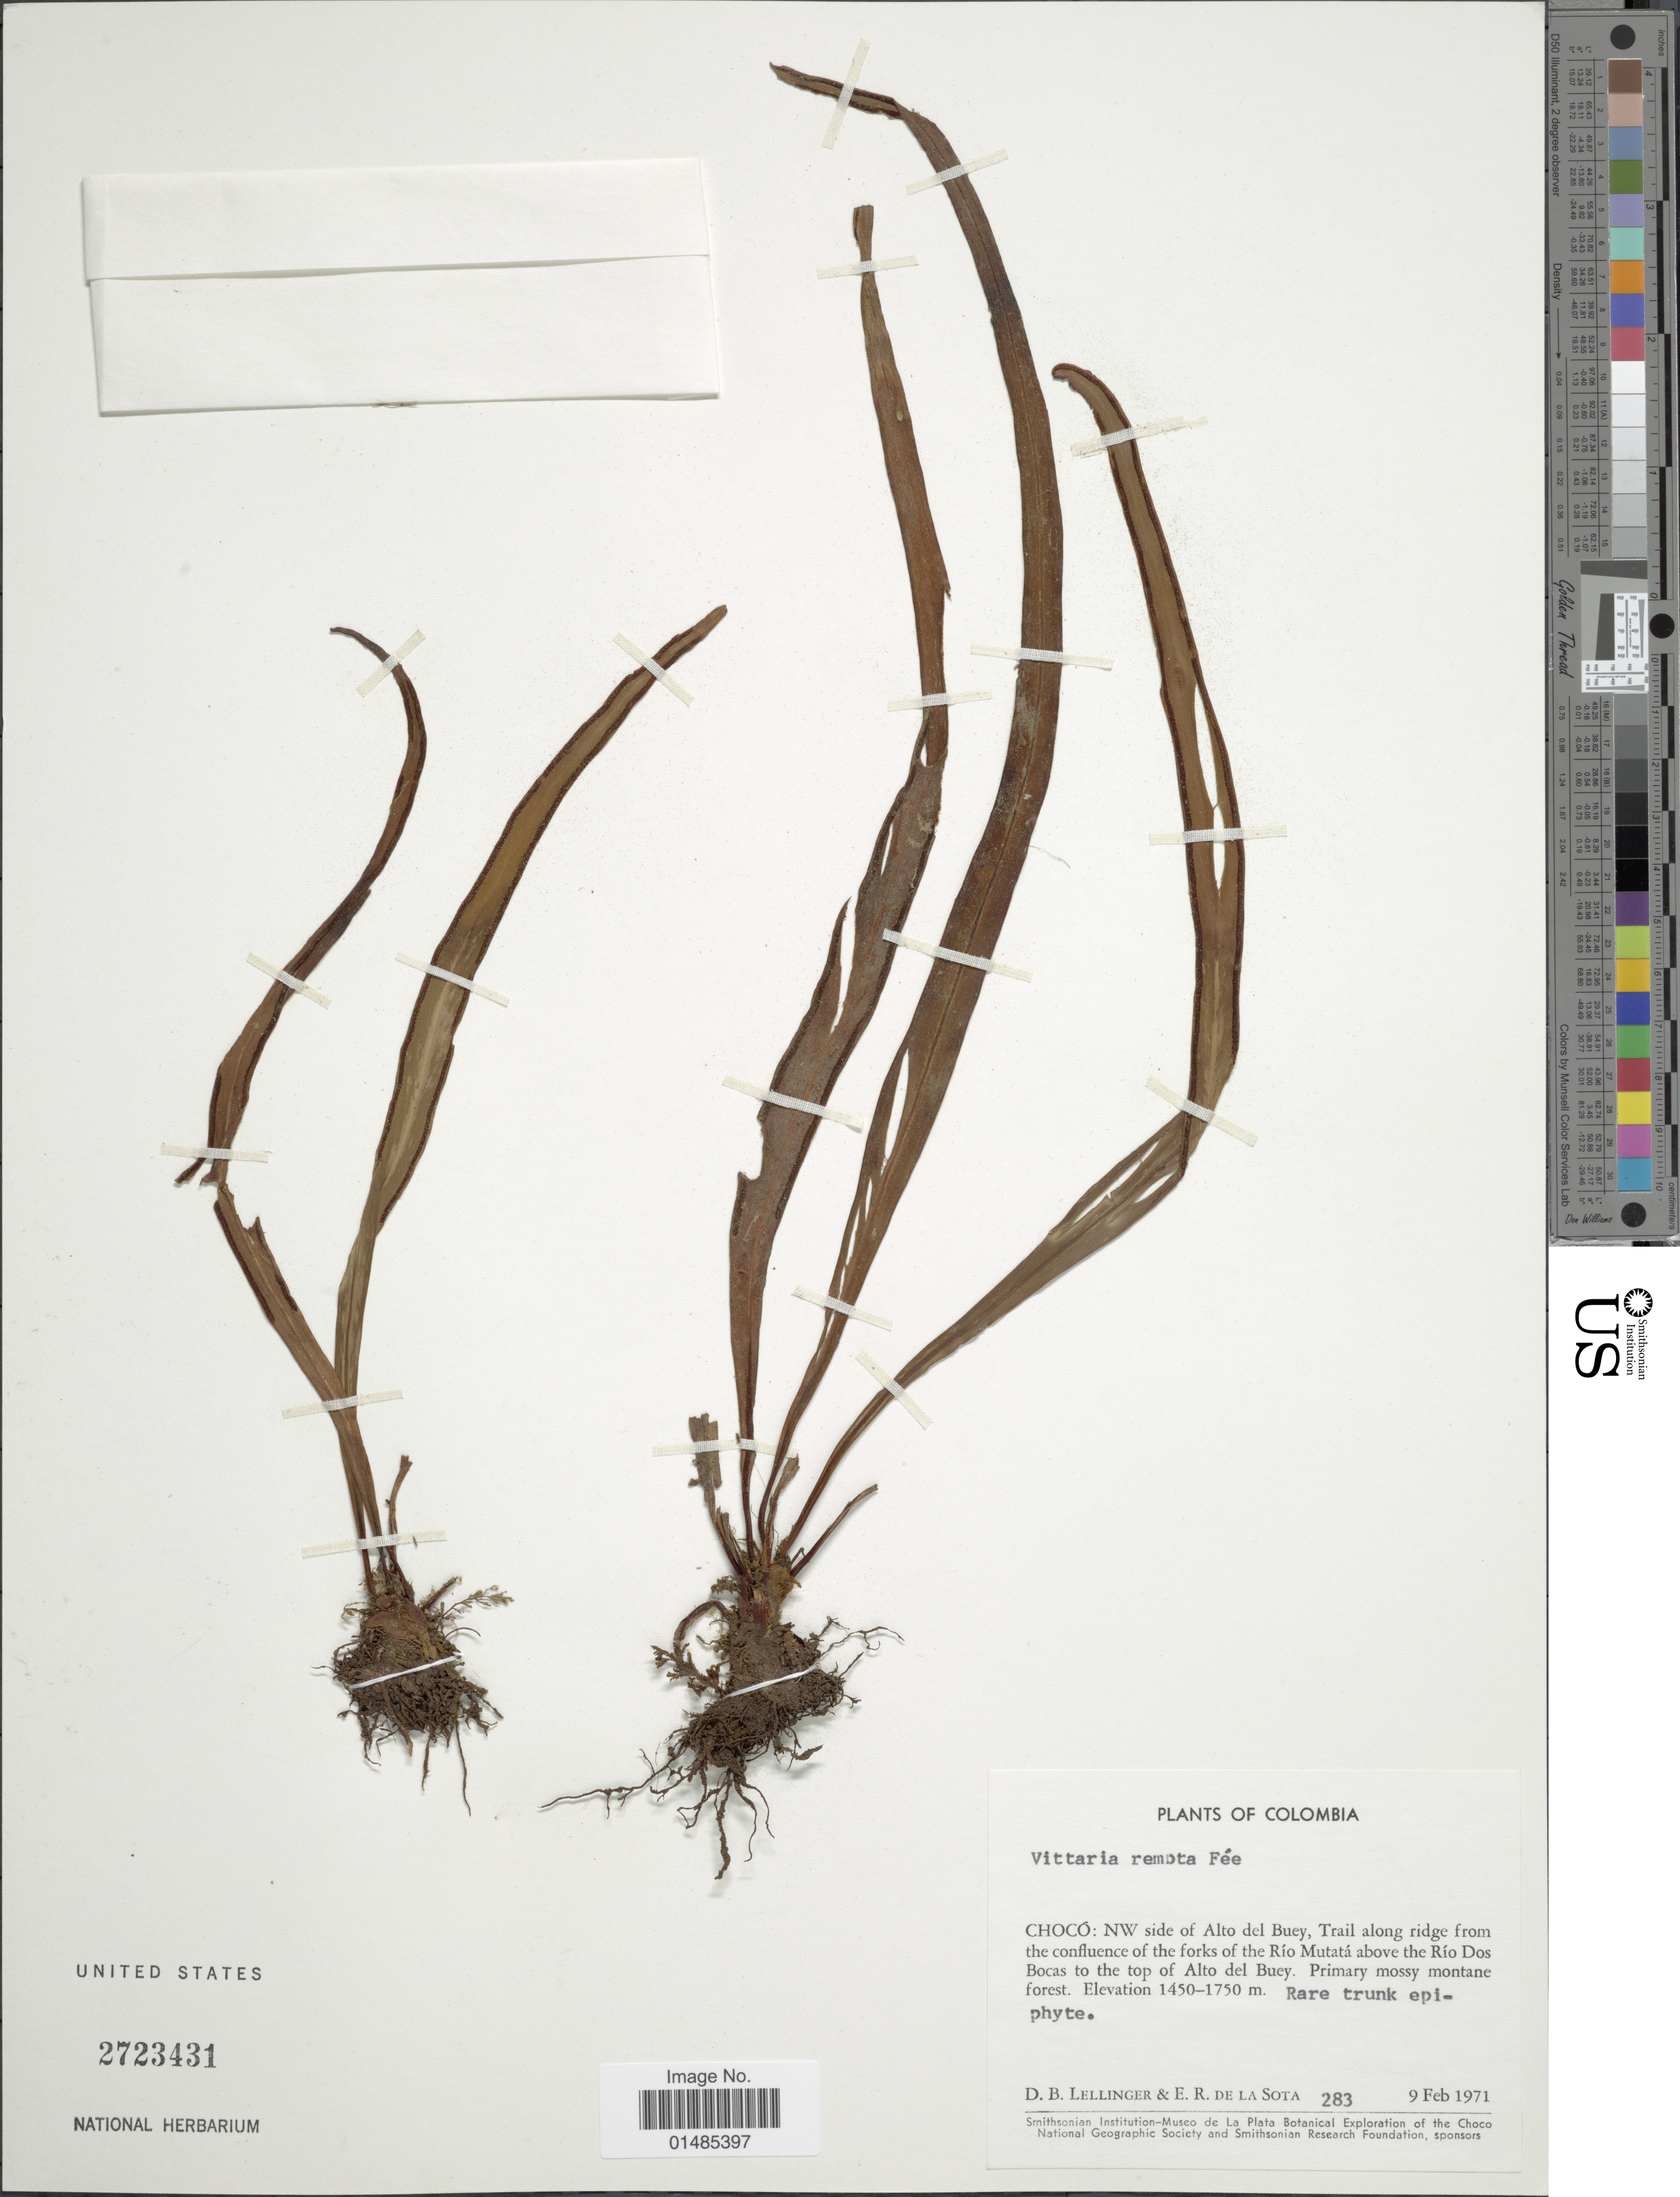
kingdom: Plantae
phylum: Tracheophyta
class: Polypodiopsida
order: Polypodiales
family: Pteridaceae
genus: Radiovittaria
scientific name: Radiovittaria remota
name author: (Fée) E.H. Crane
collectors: D. B. Lellinger & E. R. de la Sota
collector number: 283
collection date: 1971-02-09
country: Colombia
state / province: Chocó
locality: NW side of Alto del Buey, Trail along ridge from the confluence of the forks of the Río Mutatá above the Río Dos Bocas to the top of Alto del Buey.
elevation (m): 1450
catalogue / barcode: US 2723431